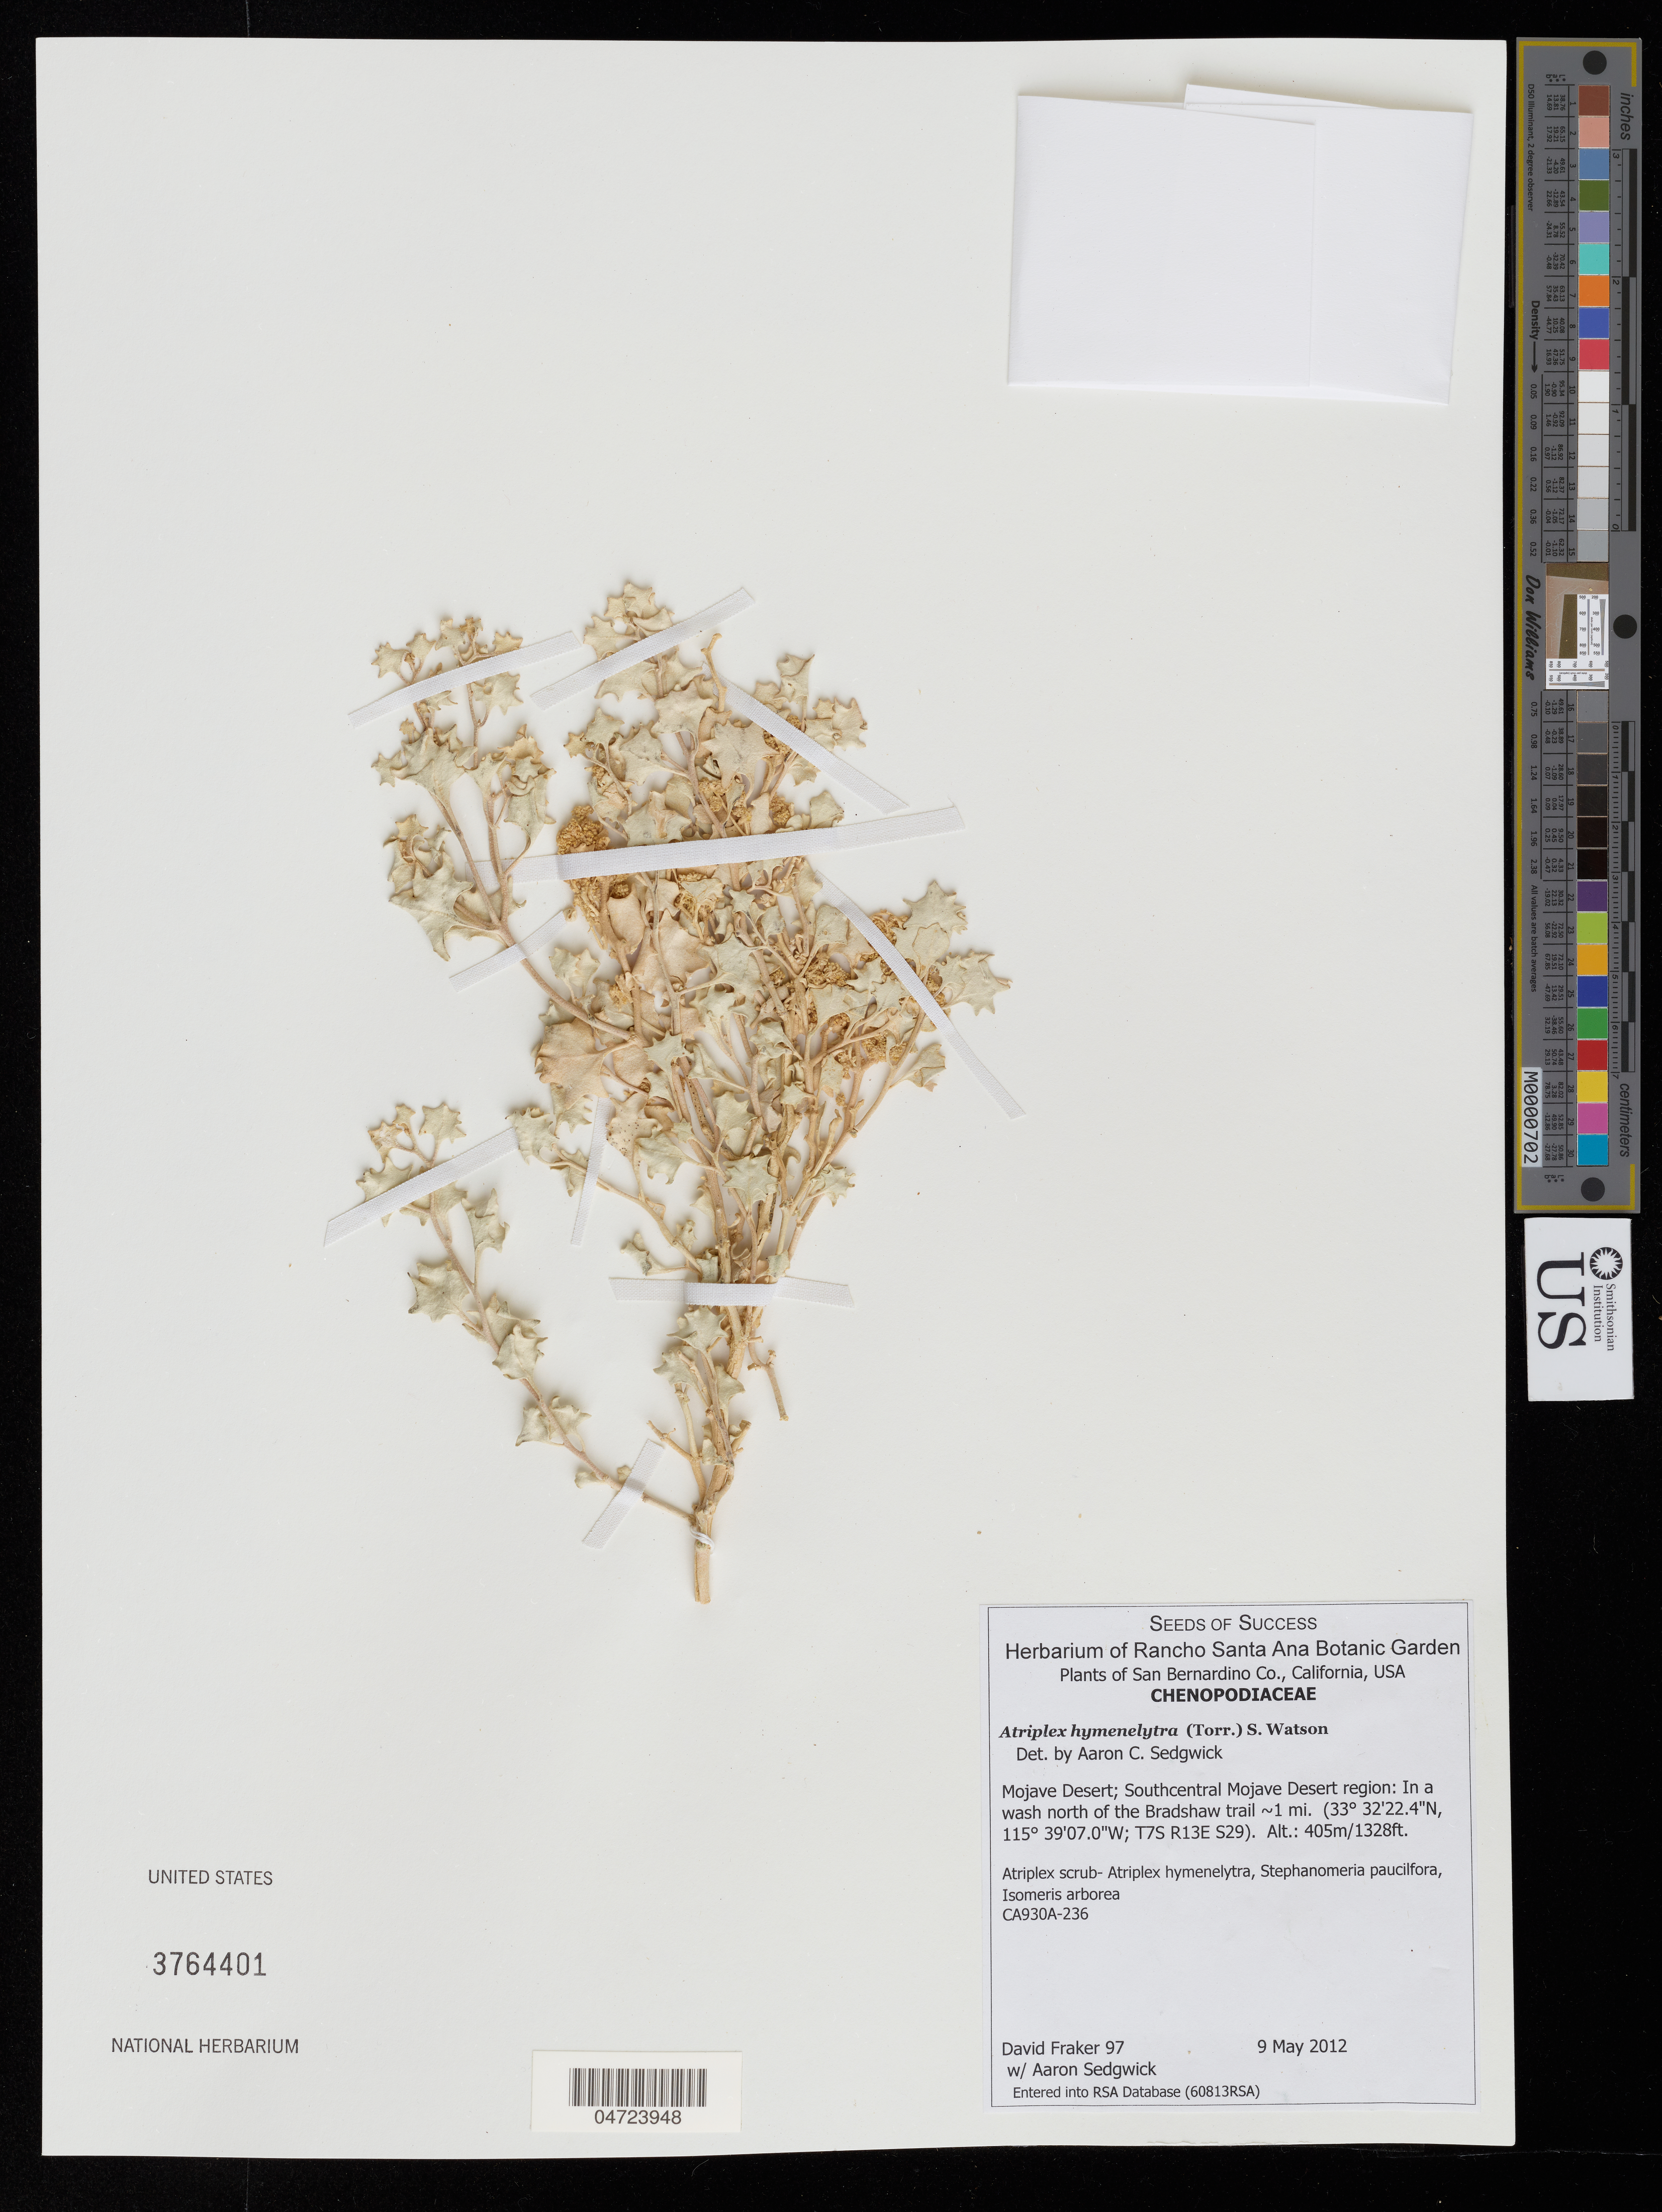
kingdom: Plantae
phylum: Tracheophyta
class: Magnoliopsida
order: Caryophyllales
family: Amaranthaceae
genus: Atriplex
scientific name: Atriplex hymenelytra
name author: (Torr.) S. Watson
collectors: D. Fraker & A. Sedgwick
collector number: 97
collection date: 2012-05-09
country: United States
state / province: California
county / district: San Bernardino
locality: San Bernardino Co. Mojave Desert; Southcentral Mojave Desert region: In a wash north of the Bradshaw trail ~1 mi. (T7S R13E S29).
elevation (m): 405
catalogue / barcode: US 3764401